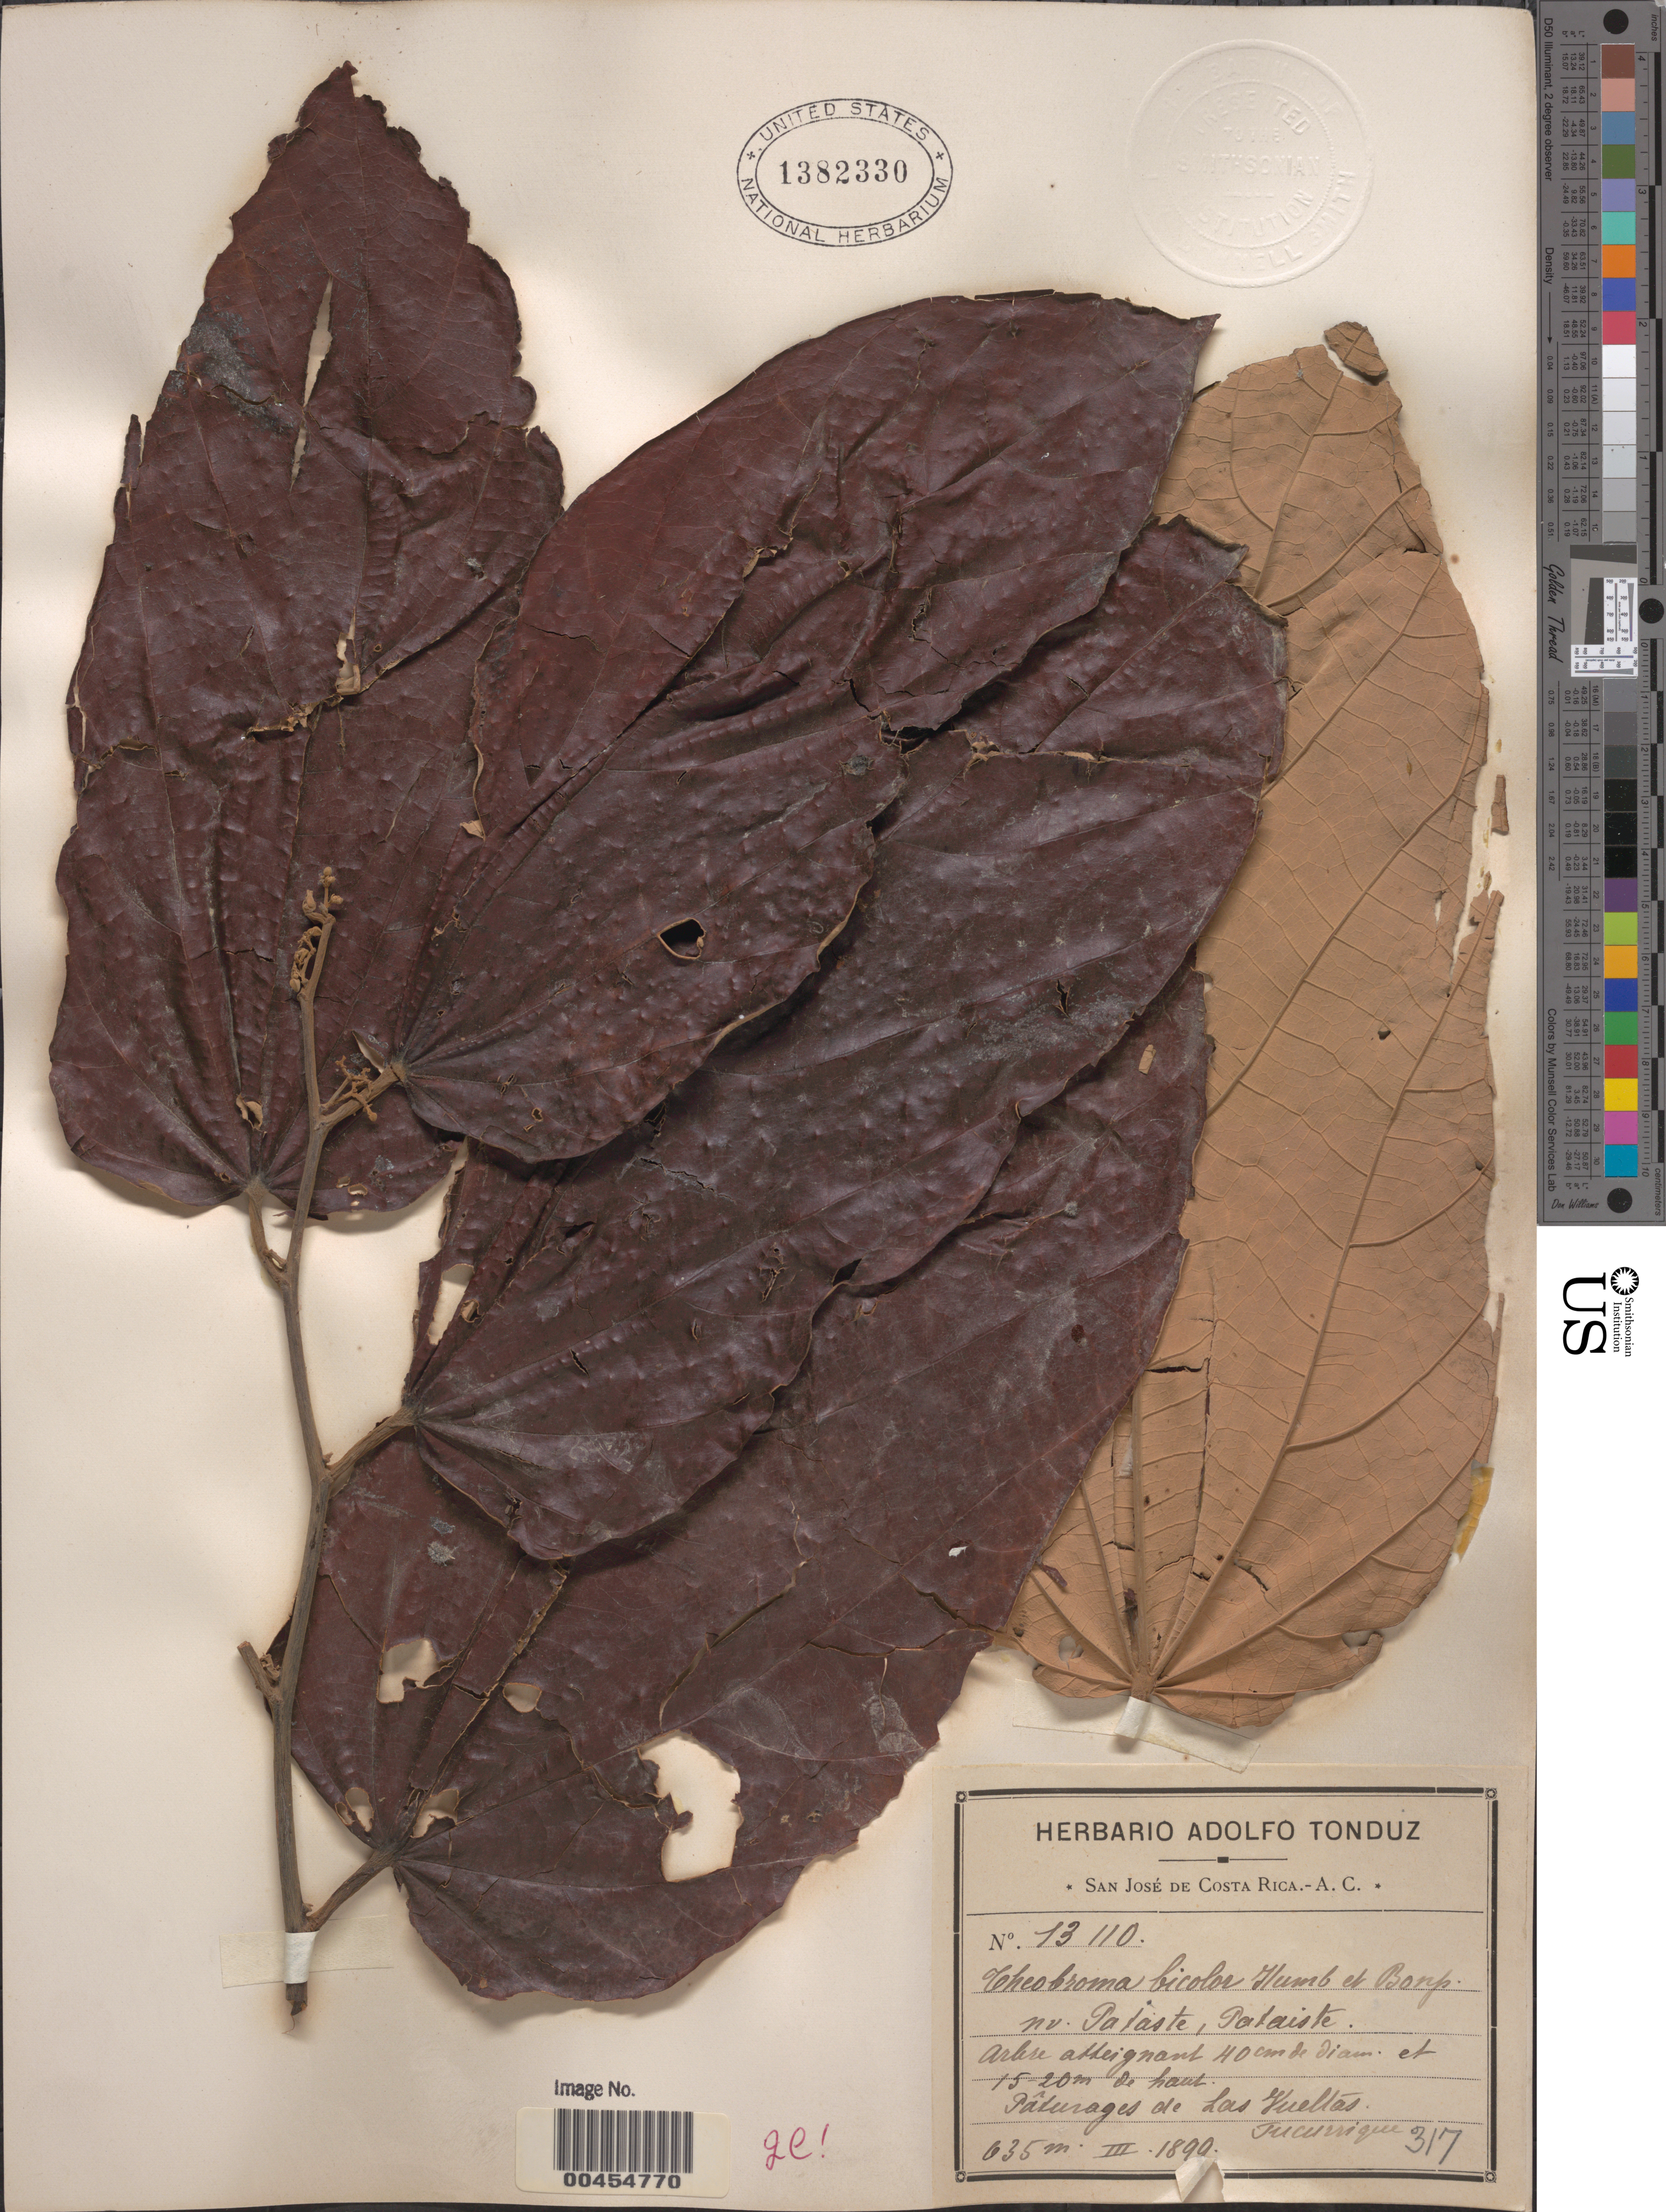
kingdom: Plantae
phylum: Tracheophyta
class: Magnoliopsida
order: Malvales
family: Malvaceae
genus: Theobroma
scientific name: Theobroma bicolor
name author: Bonpl.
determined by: Dorr, L. J., (BOT), Smithsonian Institution - National Museum of Natural History (UNITED STATES)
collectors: ex herb. Tonduz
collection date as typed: Mar 1899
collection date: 1899-03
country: Costa Rica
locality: Pâturages de Las Vueltas; Tucurrique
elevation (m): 635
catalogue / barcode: US 1382330